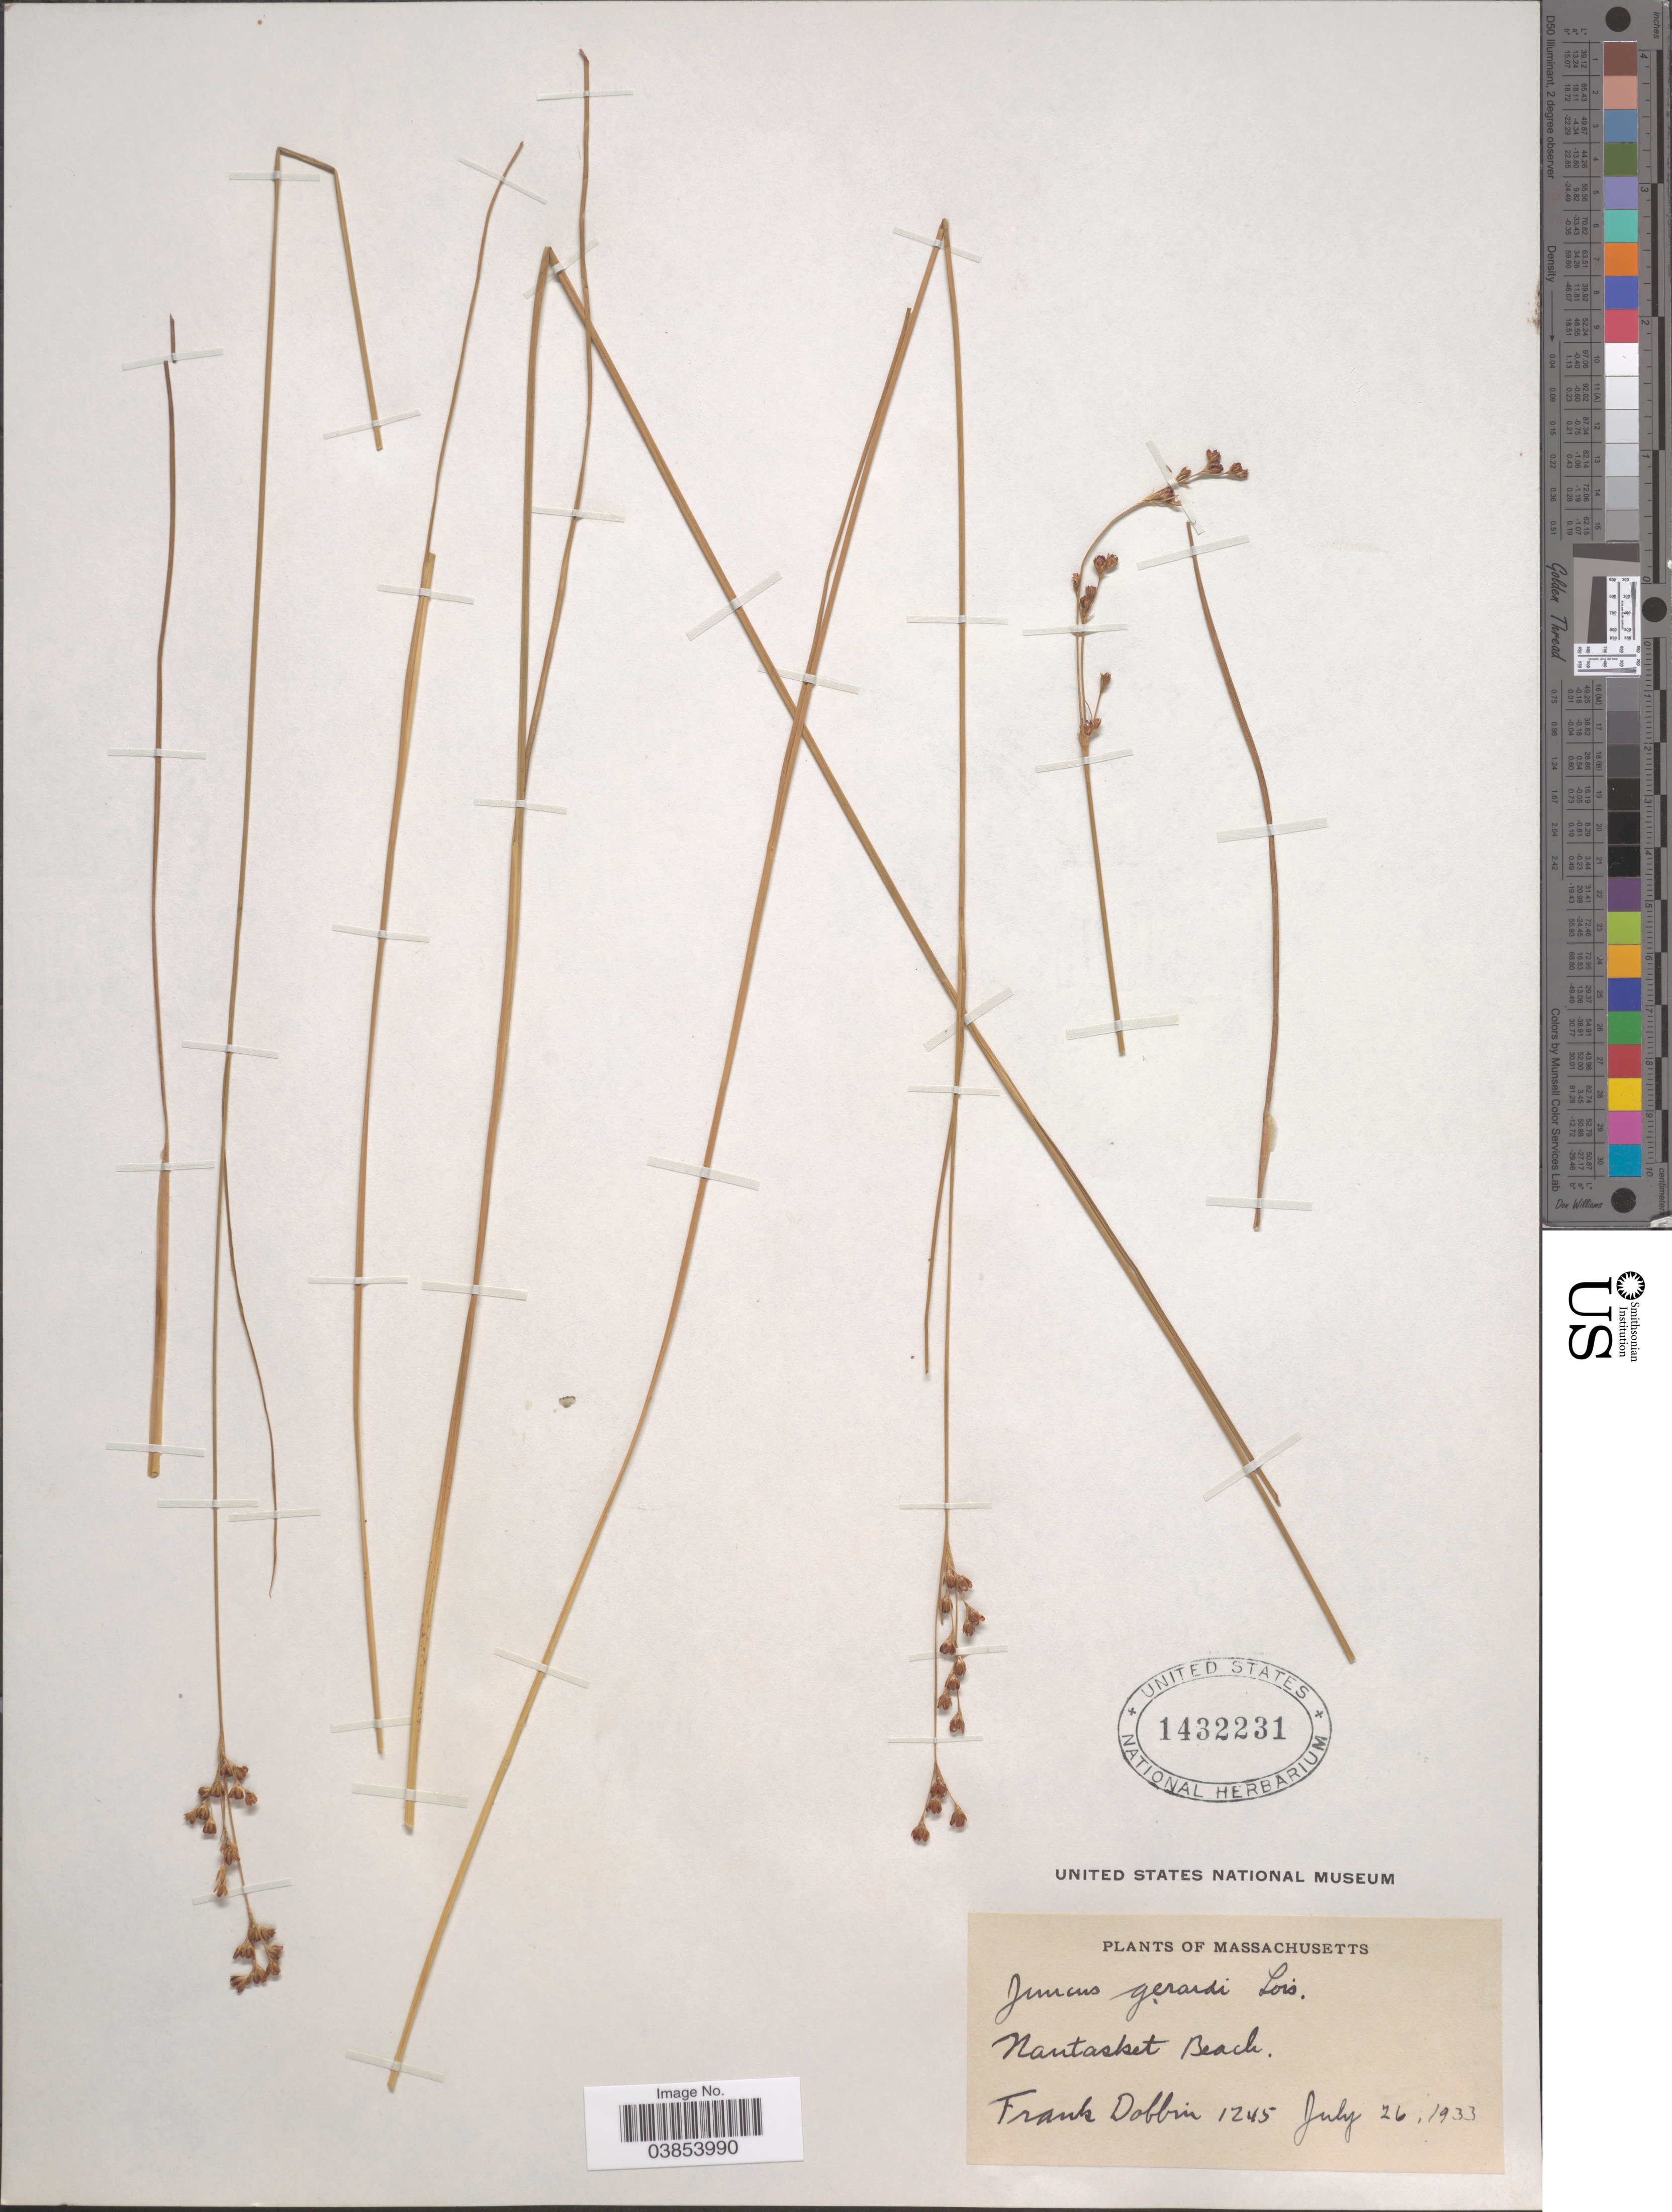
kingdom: Plantae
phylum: Tracheophyta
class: Liliopsida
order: Poales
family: Juncaceae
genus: Juncus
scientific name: Juncus gerardi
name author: Loisel.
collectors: F. Dobbin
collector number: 1245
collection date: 1933-07-26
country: United States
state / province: Massachusetts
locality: Nantasket Beach.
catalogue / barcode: US 1432231